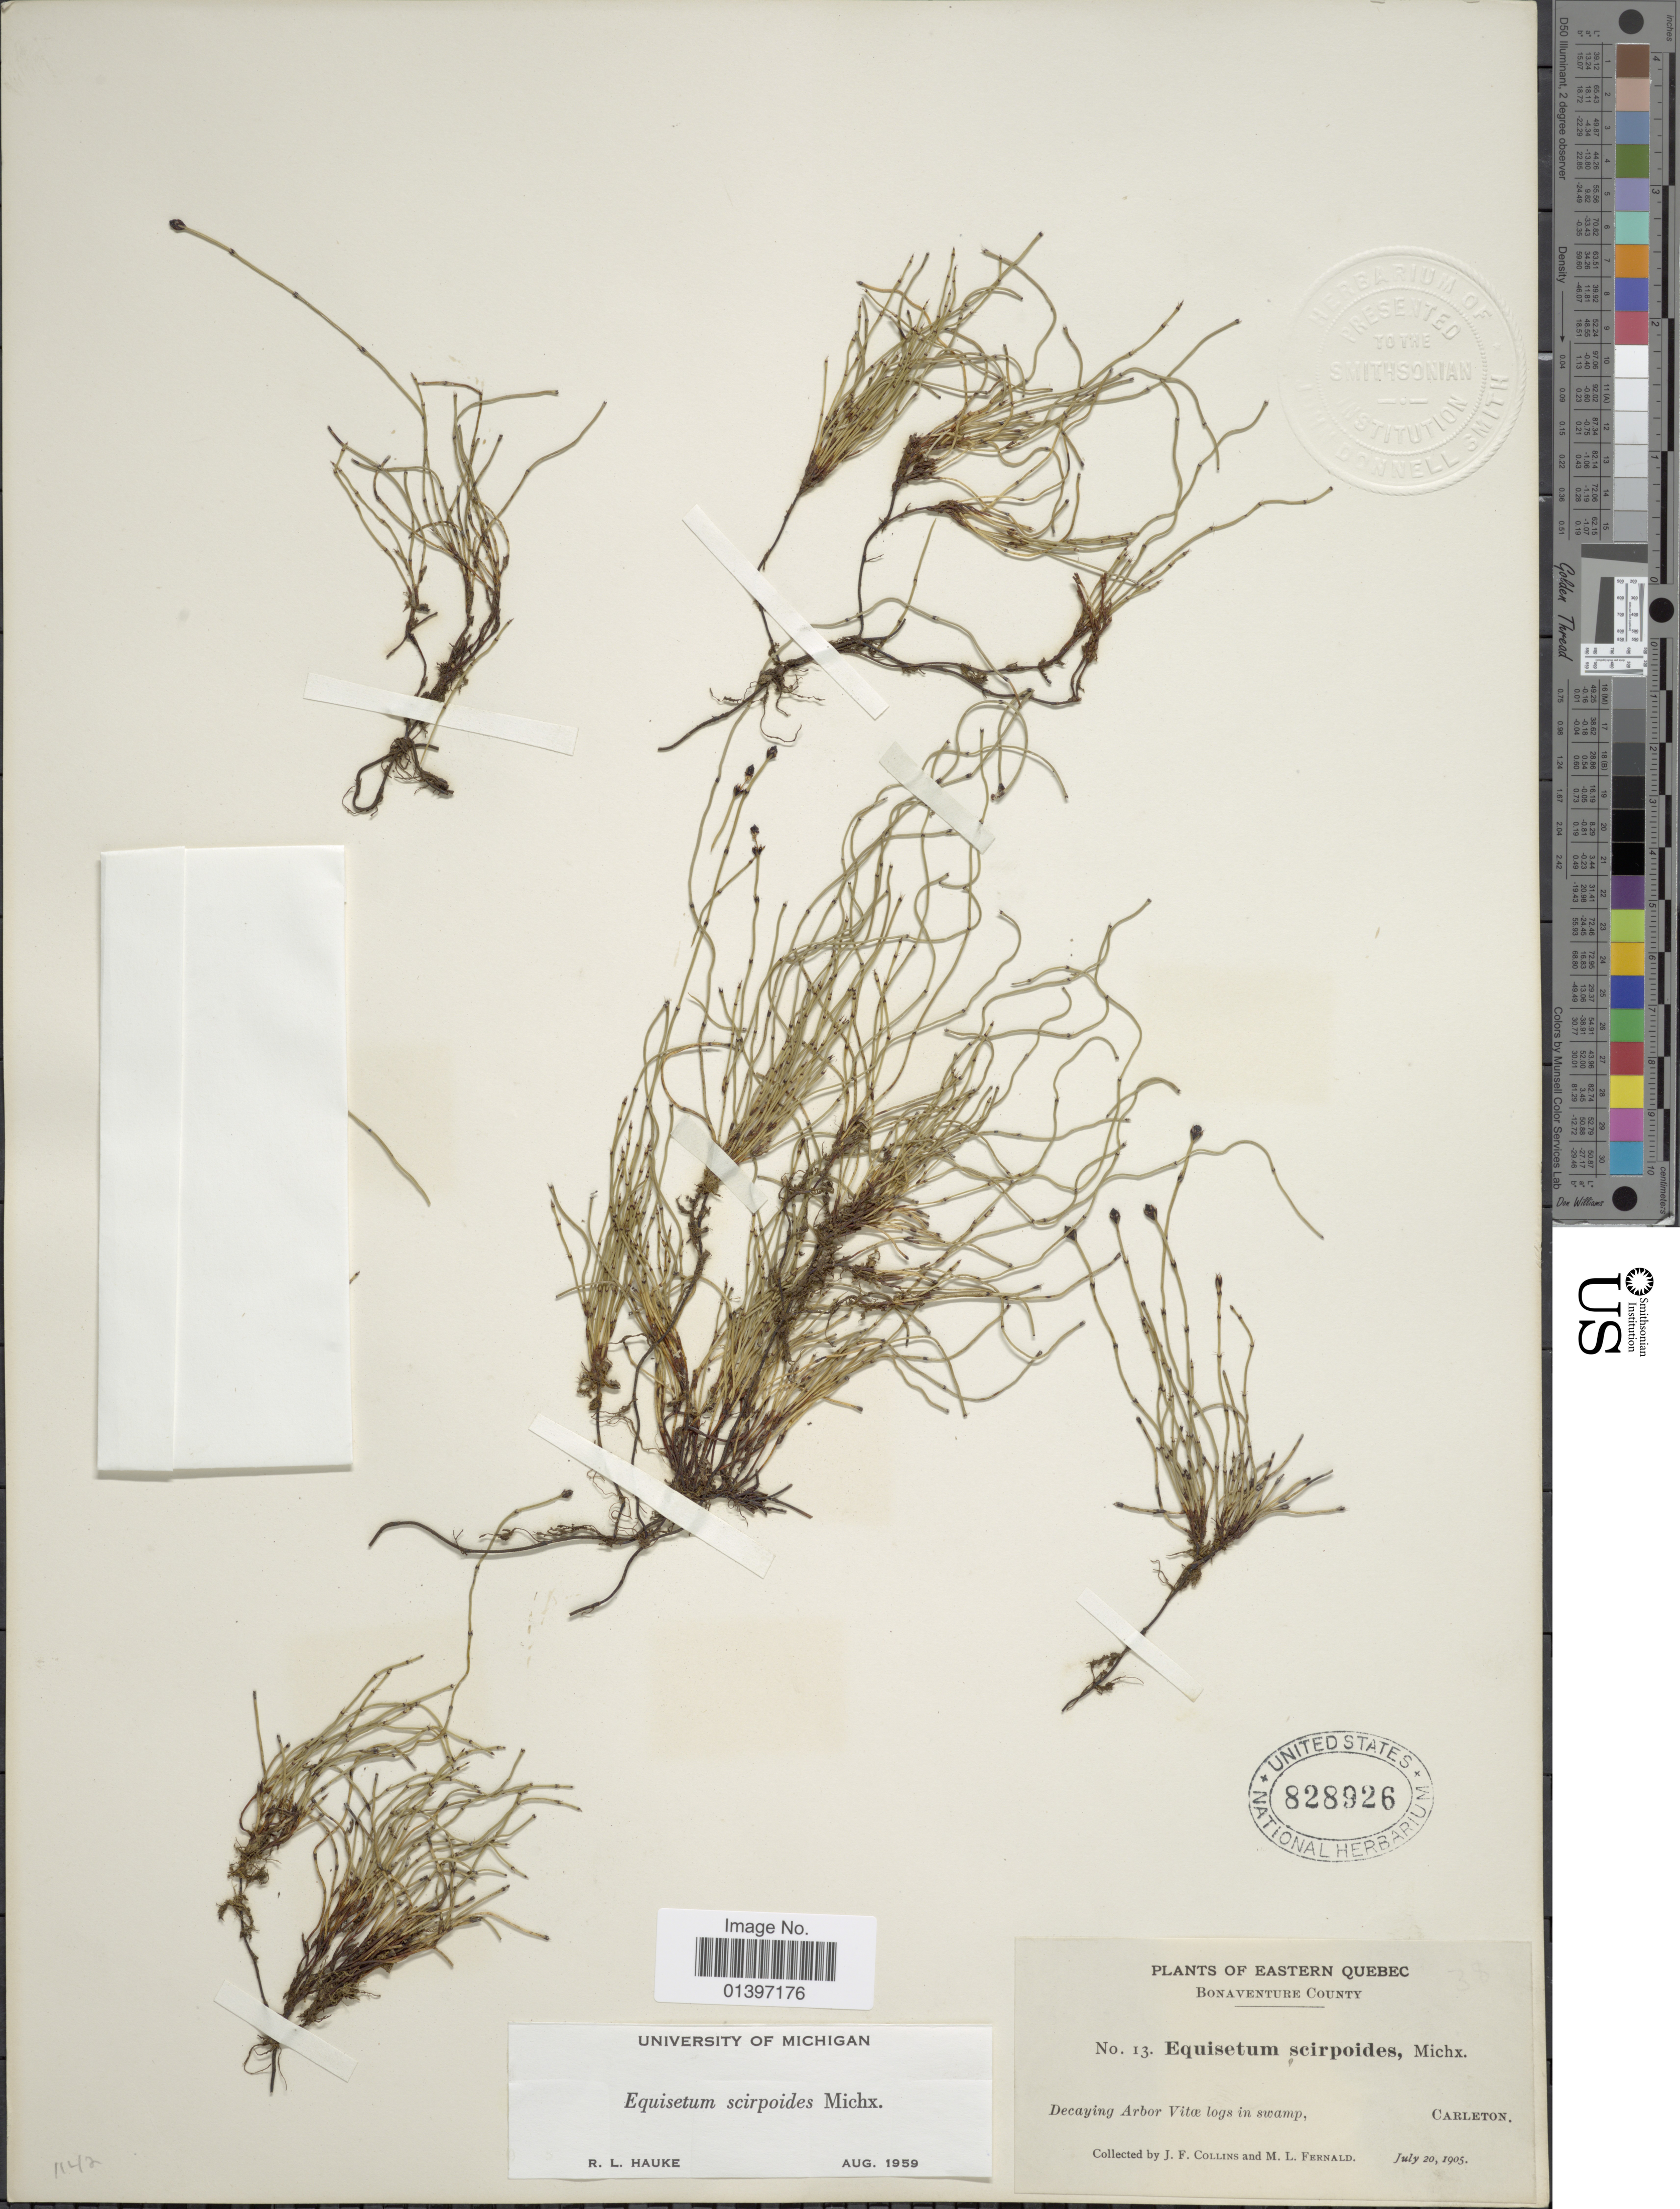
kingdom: Plantae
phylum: Tracheophyta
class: Polypodiopsida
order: Equisetales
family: Equisetaceae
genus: Equisetum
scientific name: Equisetum scirpoides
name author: Michx.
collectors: J. Collins & M. L. Fernald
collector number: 13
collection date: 1905-07-20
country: Canada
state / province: Quebec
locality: Eastern Quebec, Bonaventure County, Decaying Arbor Vitae logs in swamp, Carleton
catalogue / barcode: US 828926